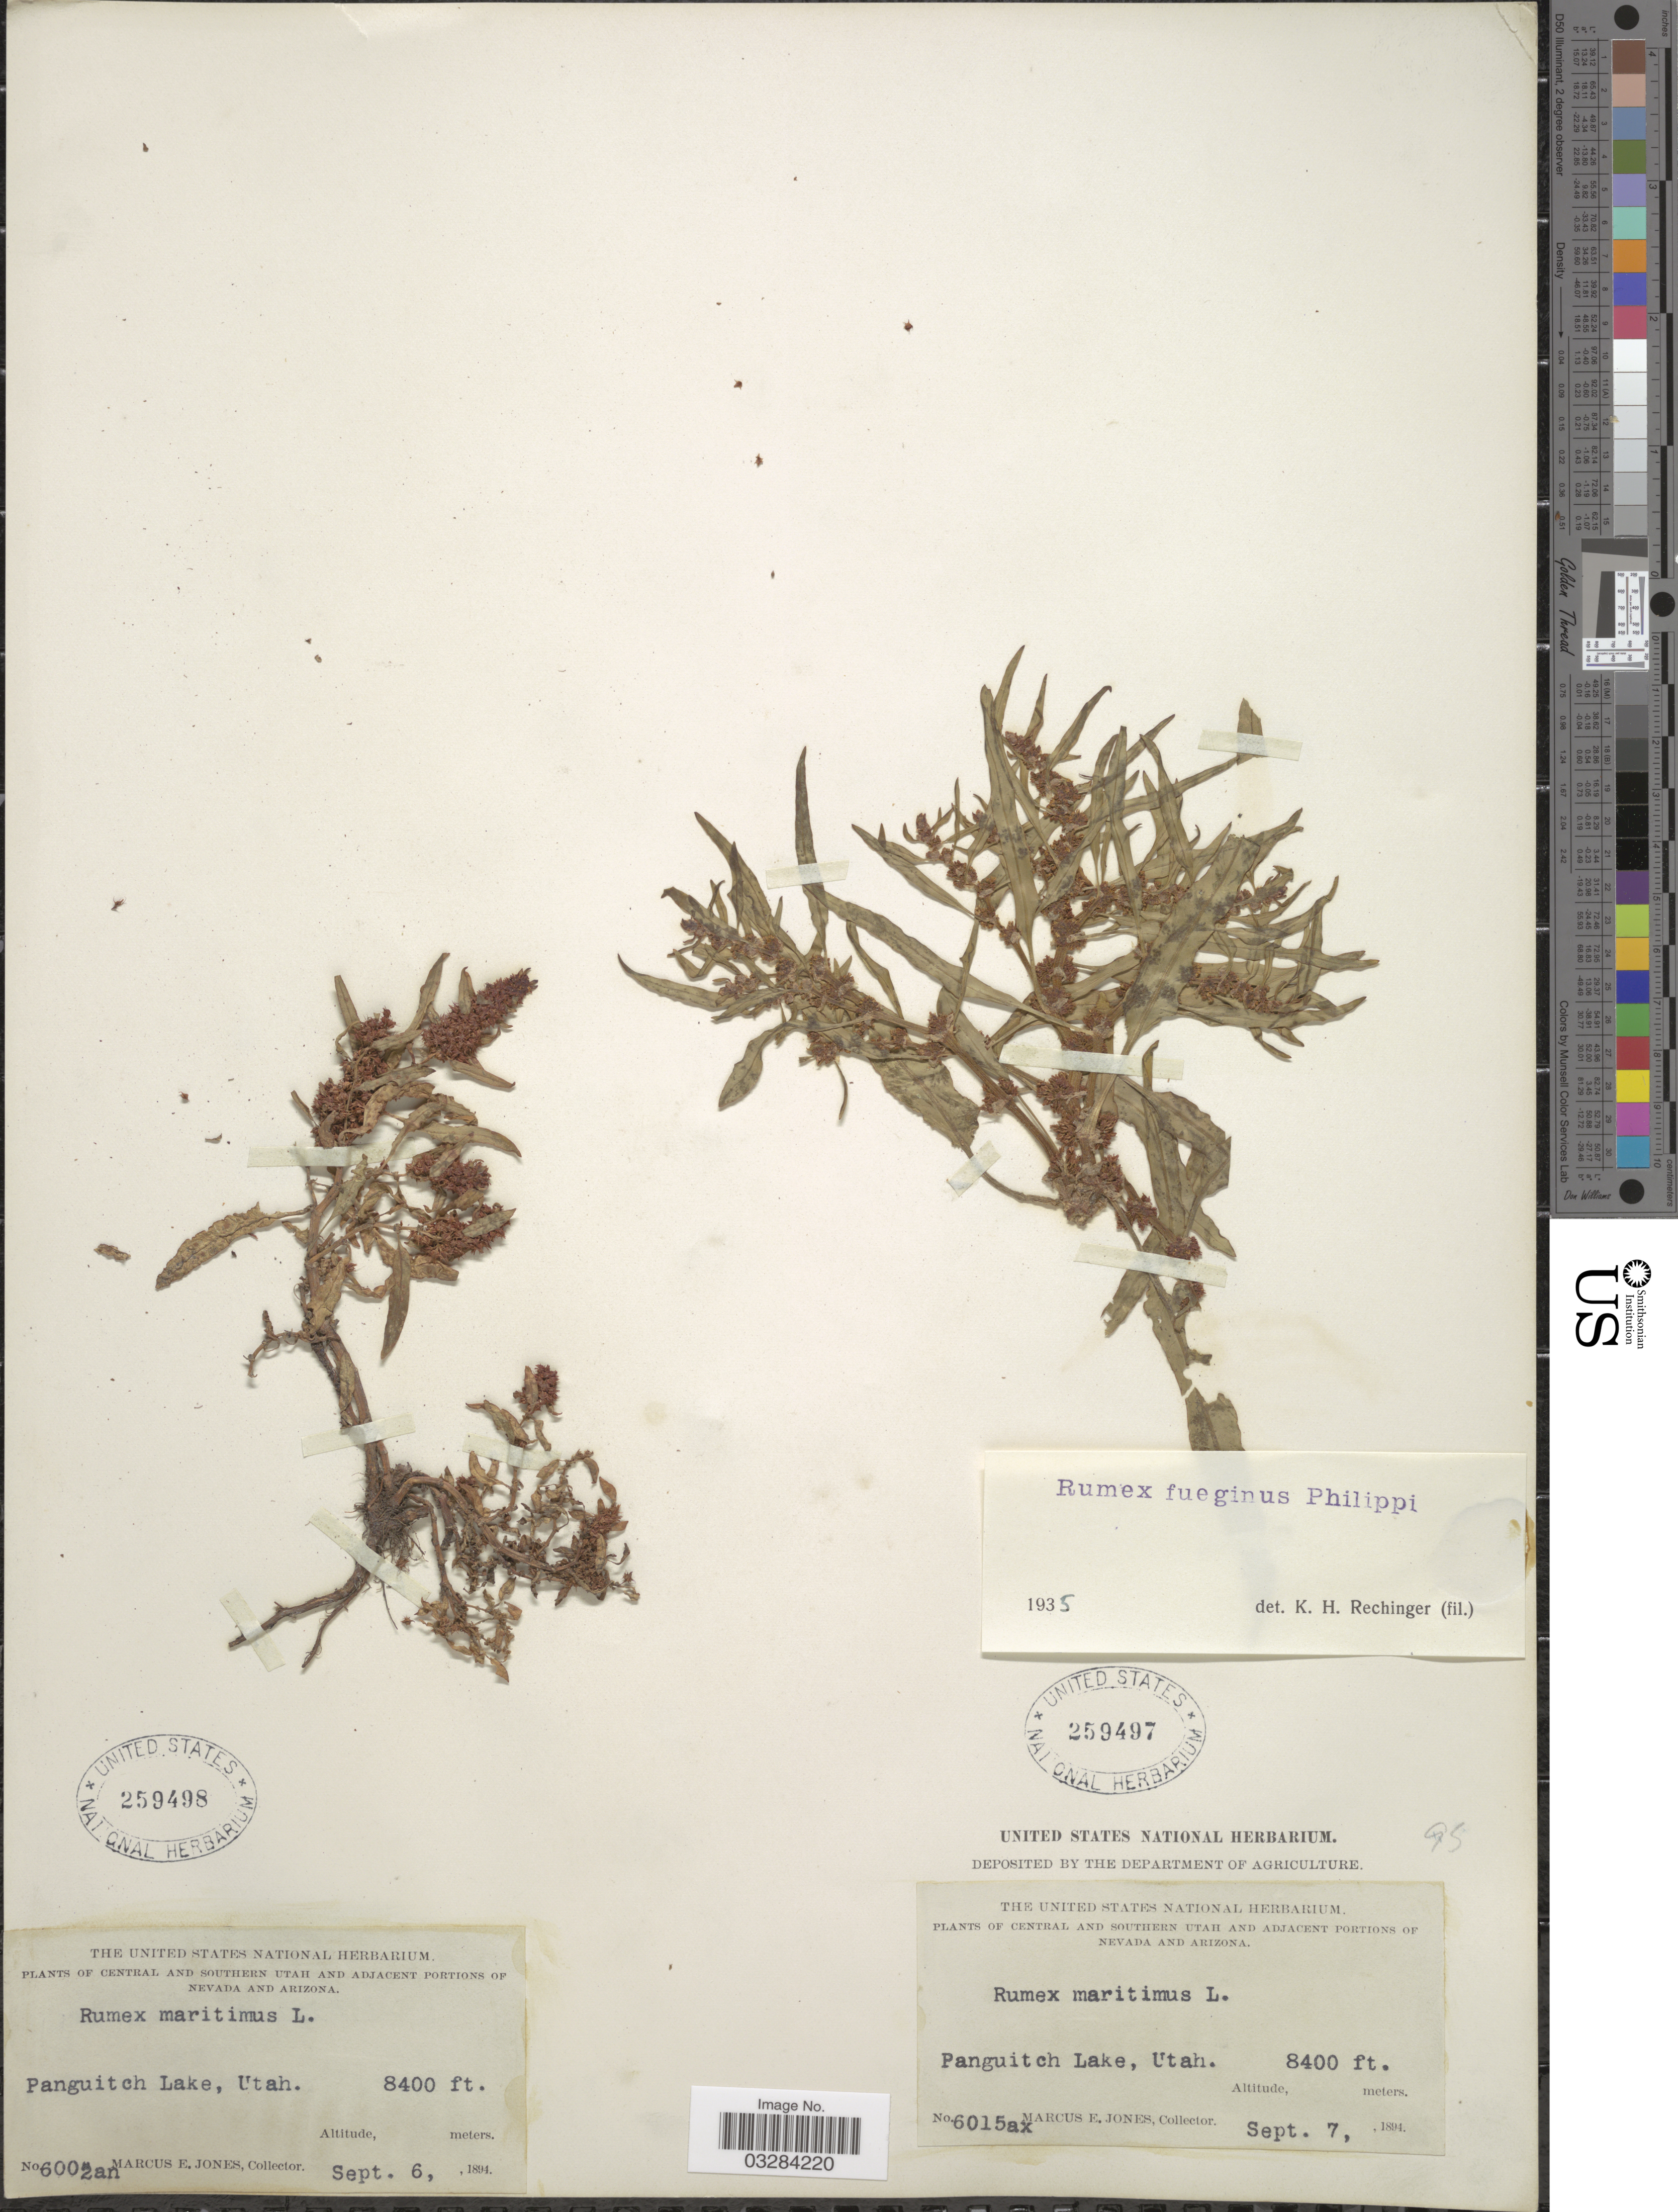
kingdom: Plantae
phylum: Tracheophyta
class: Magnoliopsida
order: Caryophyllales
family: Polygonaceae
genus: Rumex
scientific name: Rumex maritimus var. fueginus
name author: (Phil.) Dusén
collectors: M. E. Jones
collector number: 6002an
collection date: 1894-09-06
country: United States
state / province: Utah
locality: Central and southern Utah. Panguitch Lake.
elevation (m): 2560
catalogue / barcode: US 259498-2